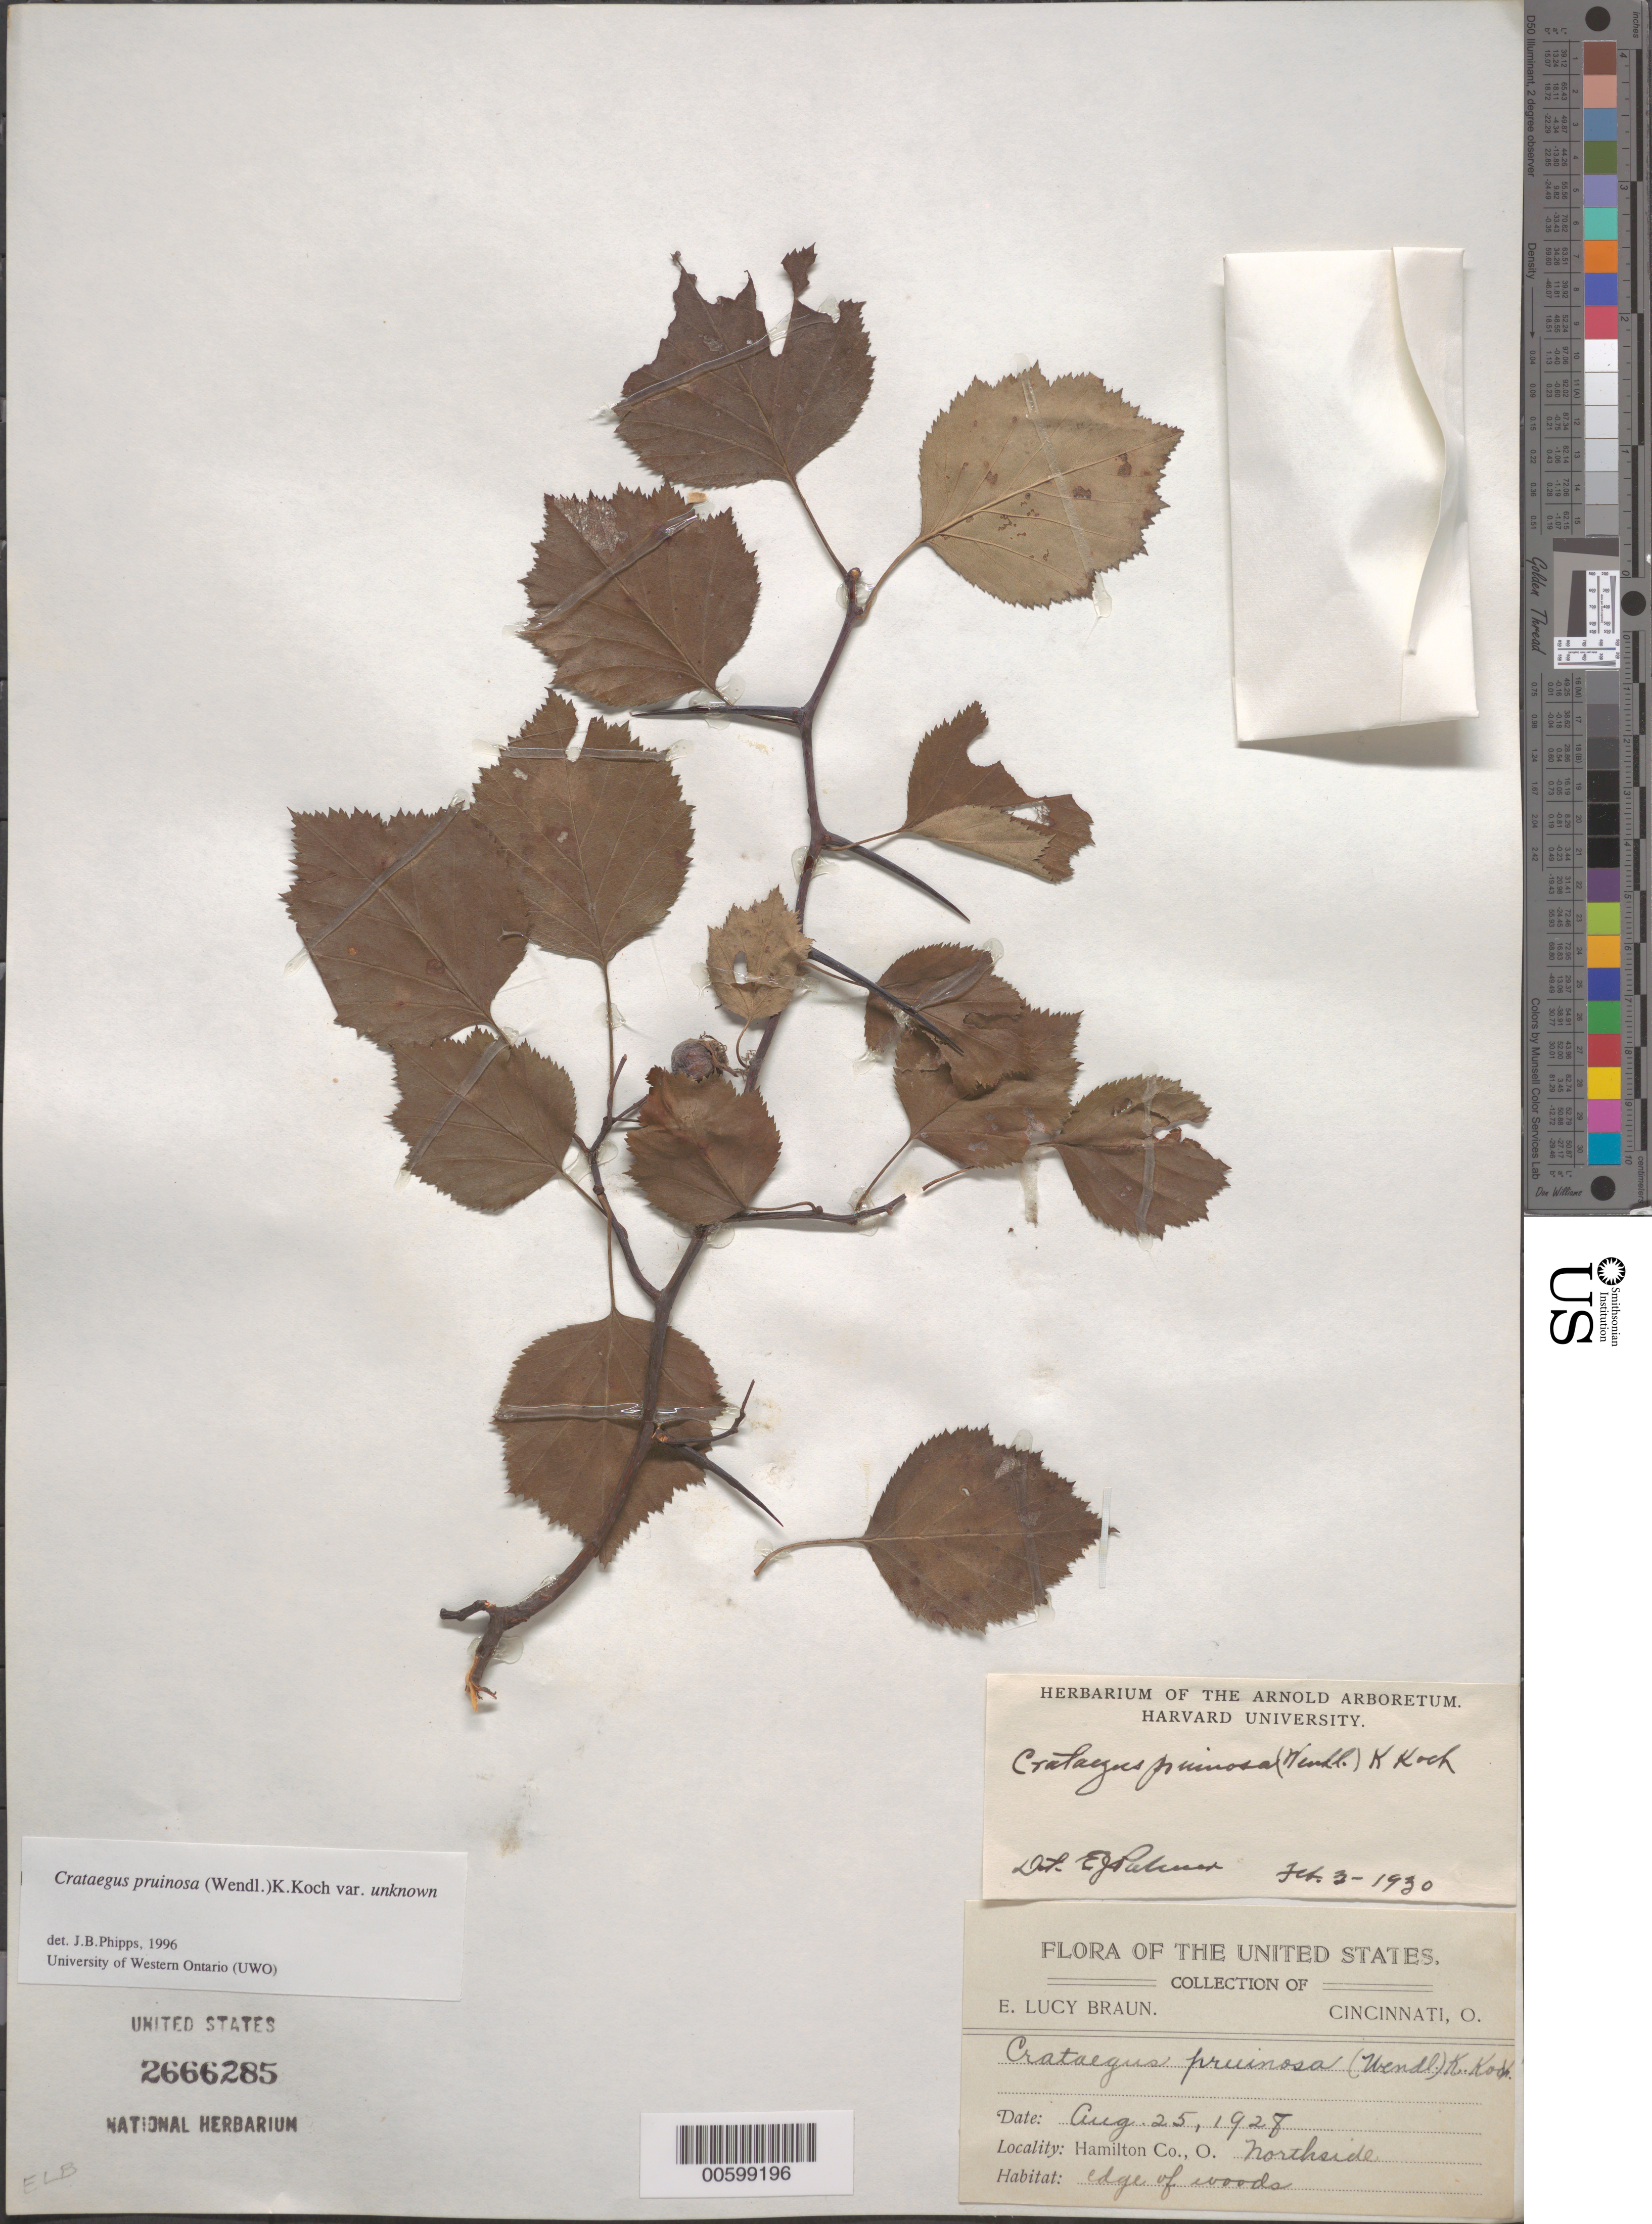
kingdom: Plantae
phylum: Tracheophyta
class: Magnoliopsida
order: Rosales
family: Rosaceae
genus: Crataegus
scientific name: Crataegus pruinosa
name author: (H.L. Wendl.) K. Koch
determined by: Palmer, E. J.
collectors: E. L. Braun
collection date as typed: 25 Aug 1928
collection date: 1928-08-25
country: United States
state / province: Ohio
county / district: Hamilton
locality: Northside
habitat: edge of woods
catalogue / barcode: US 2666285